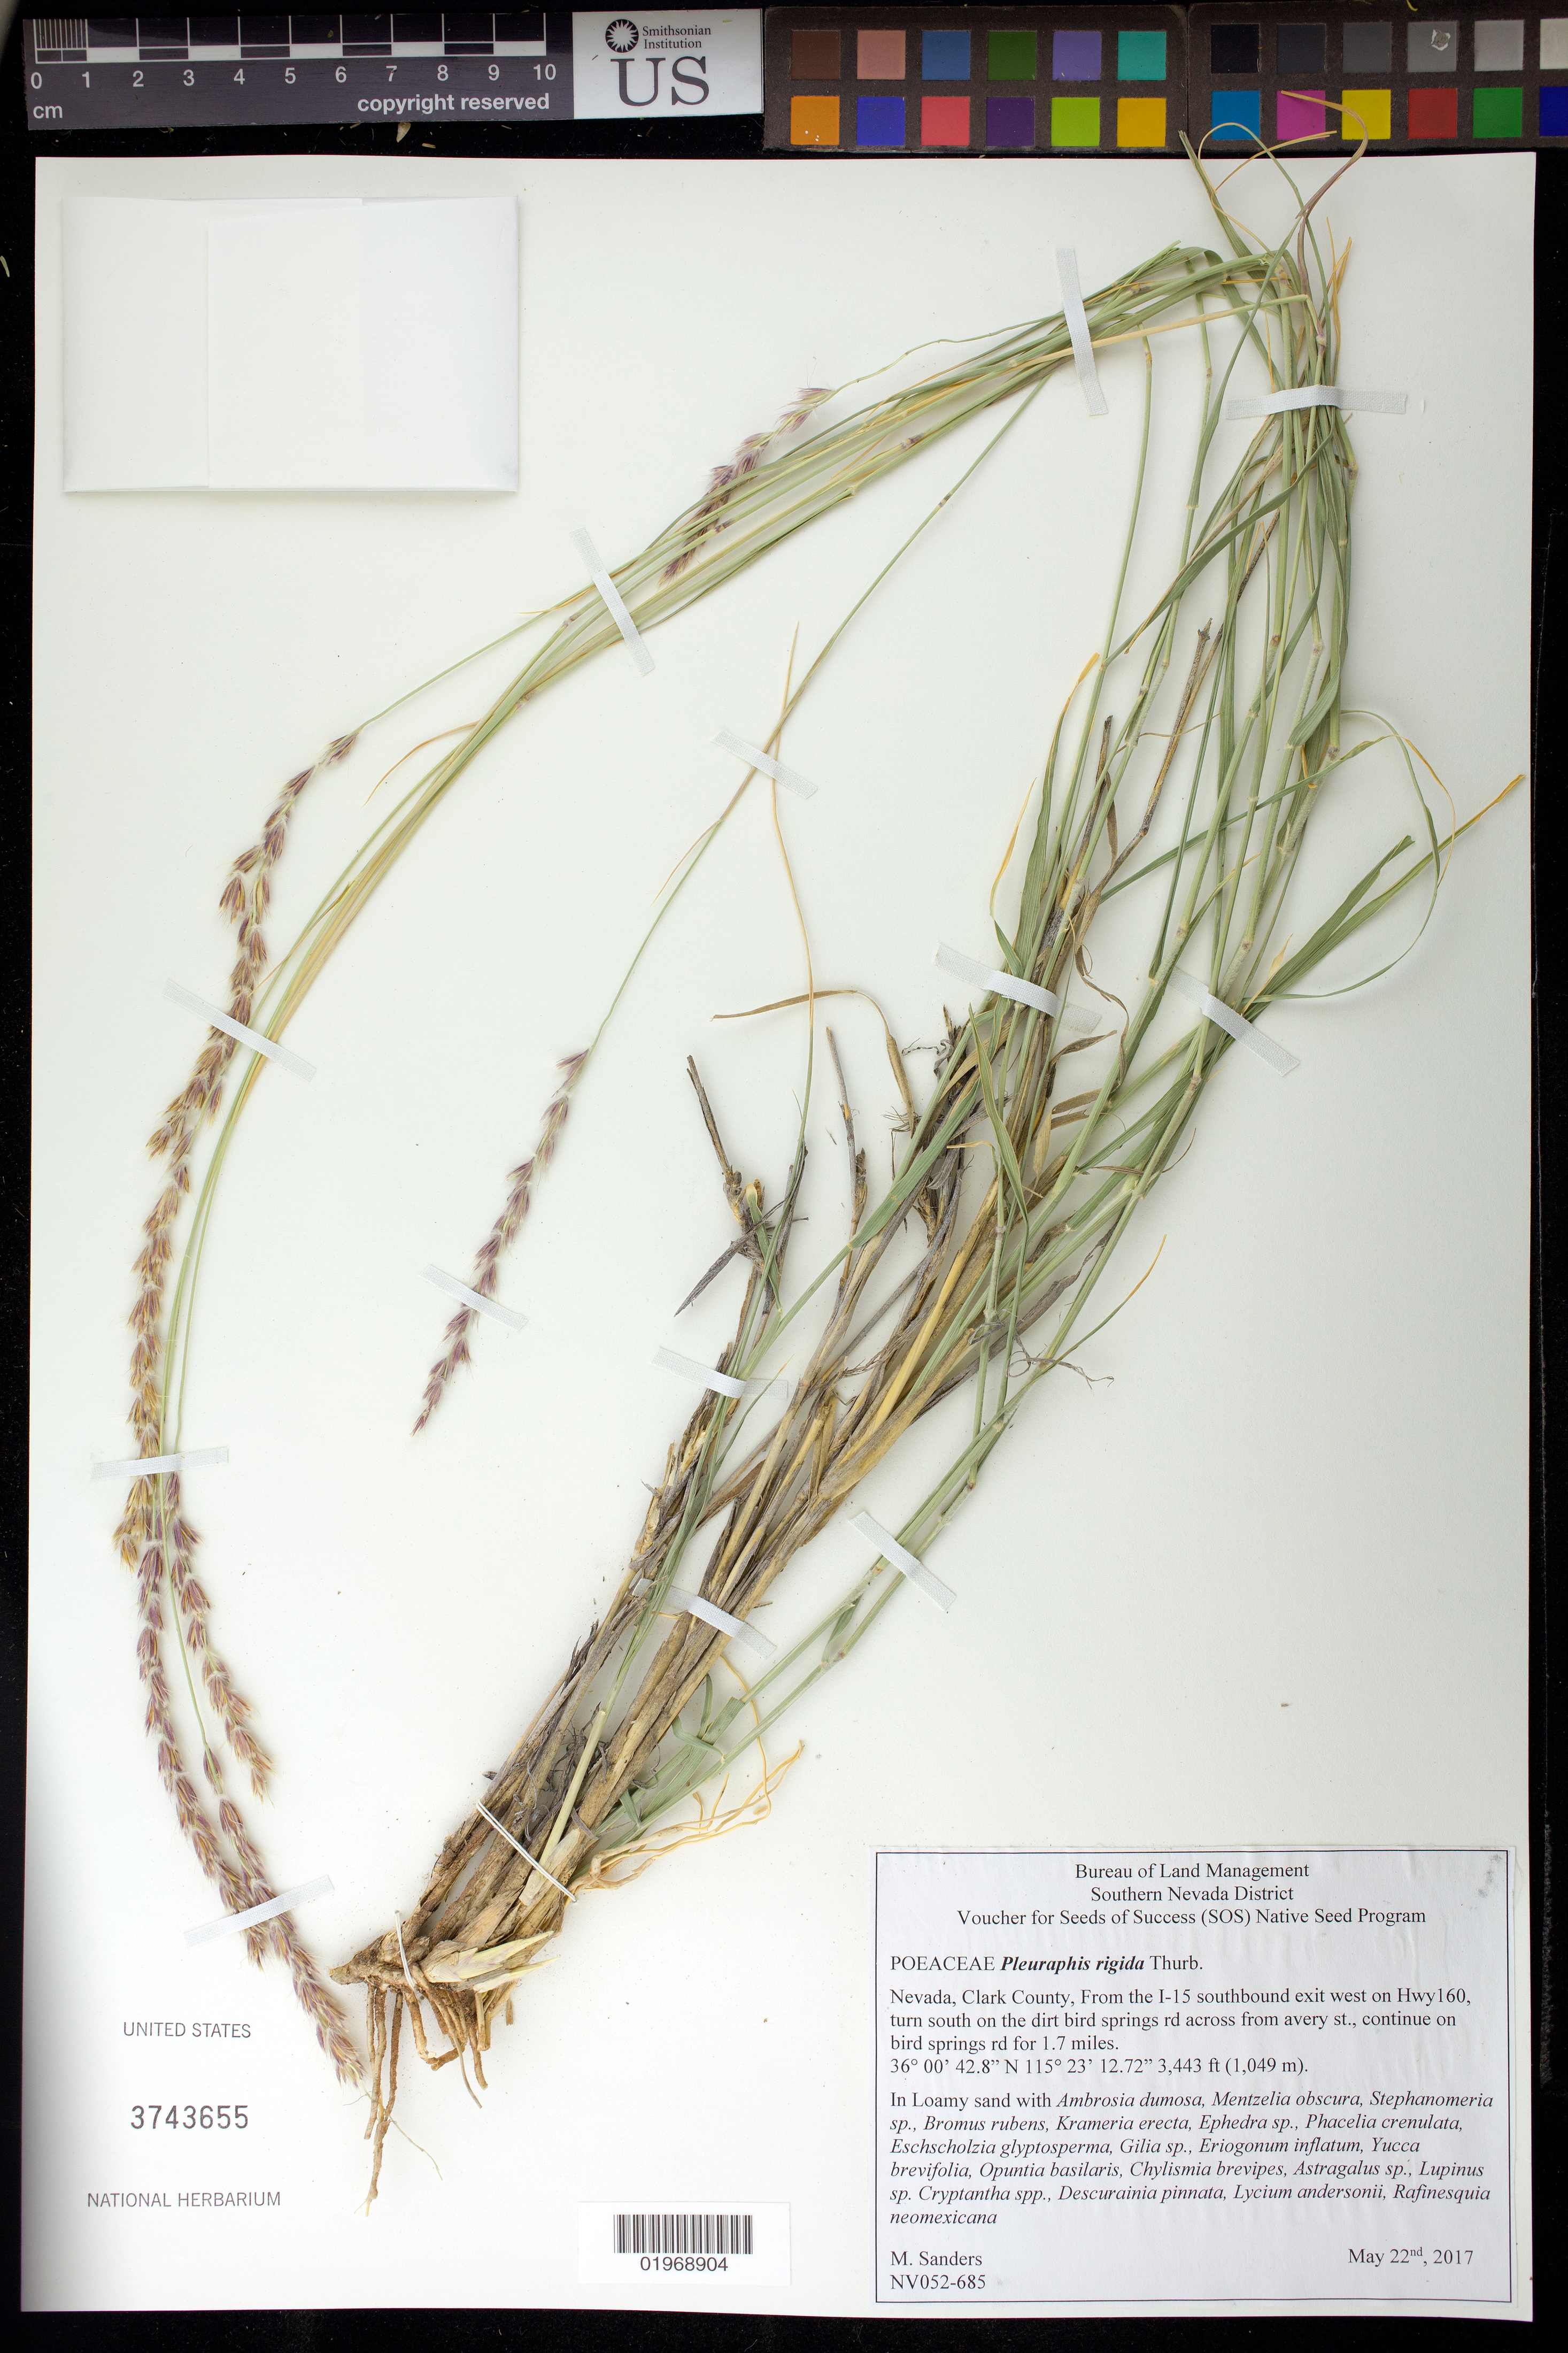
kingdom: Plantae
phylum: Tracheophyta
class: Liliopsida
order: Poales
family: Poaceae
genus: Pleuraphis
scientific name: Pleuraphis rigida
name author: Thurb. in S. Watson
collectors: M. Sanders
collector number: NV052-685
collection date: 2017-05-22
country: United States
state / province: Nevada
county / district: Clark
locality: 1.7 miles on Bird springs rd.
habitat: In loamy sand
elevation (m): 1049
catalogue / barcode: US 3743655